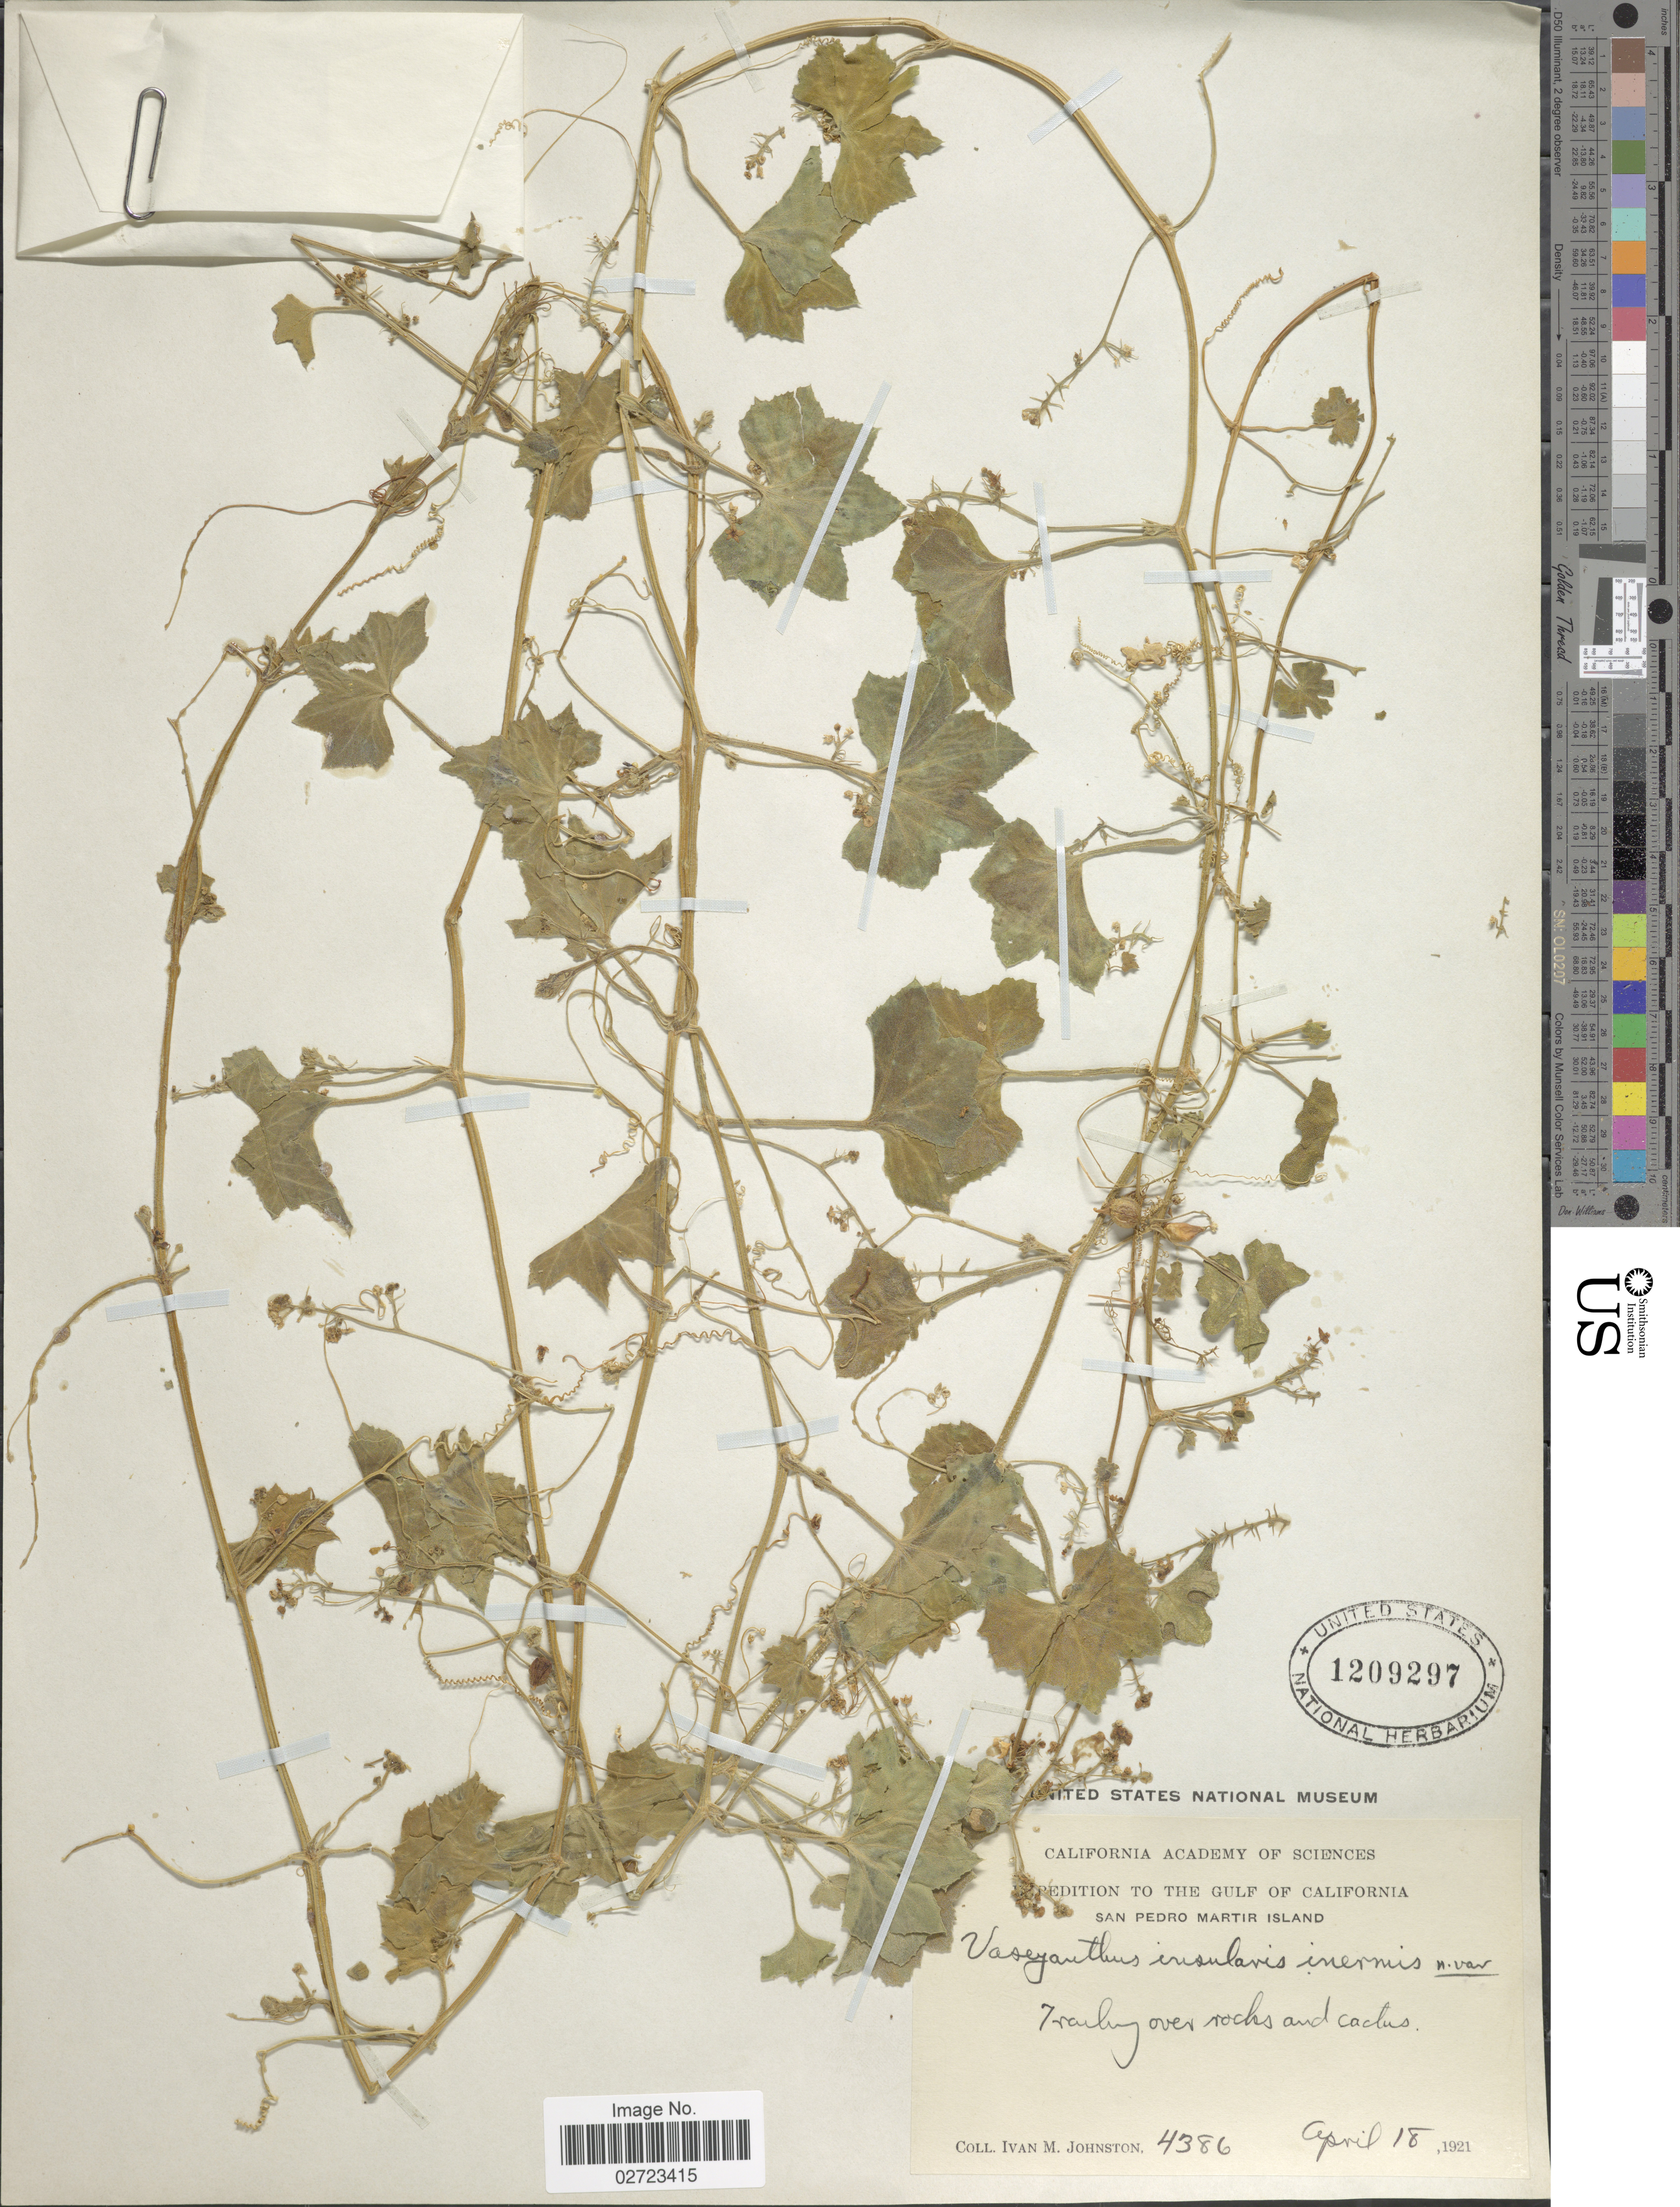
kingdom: Plantae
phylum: Tracheophyta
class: Magnoliopsida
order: Cucurbitales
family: Cucurbitaceae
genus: Echinopepon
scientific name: Echinopepon insularis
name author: S. Watson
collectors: I.M. Johnston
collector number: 4386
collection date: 1921-04-18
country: Mexico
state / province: Sonora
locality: The Gulf of California, San Pedro Martir Island, Trailing over rocks and cactus.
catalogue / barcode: US 1209297